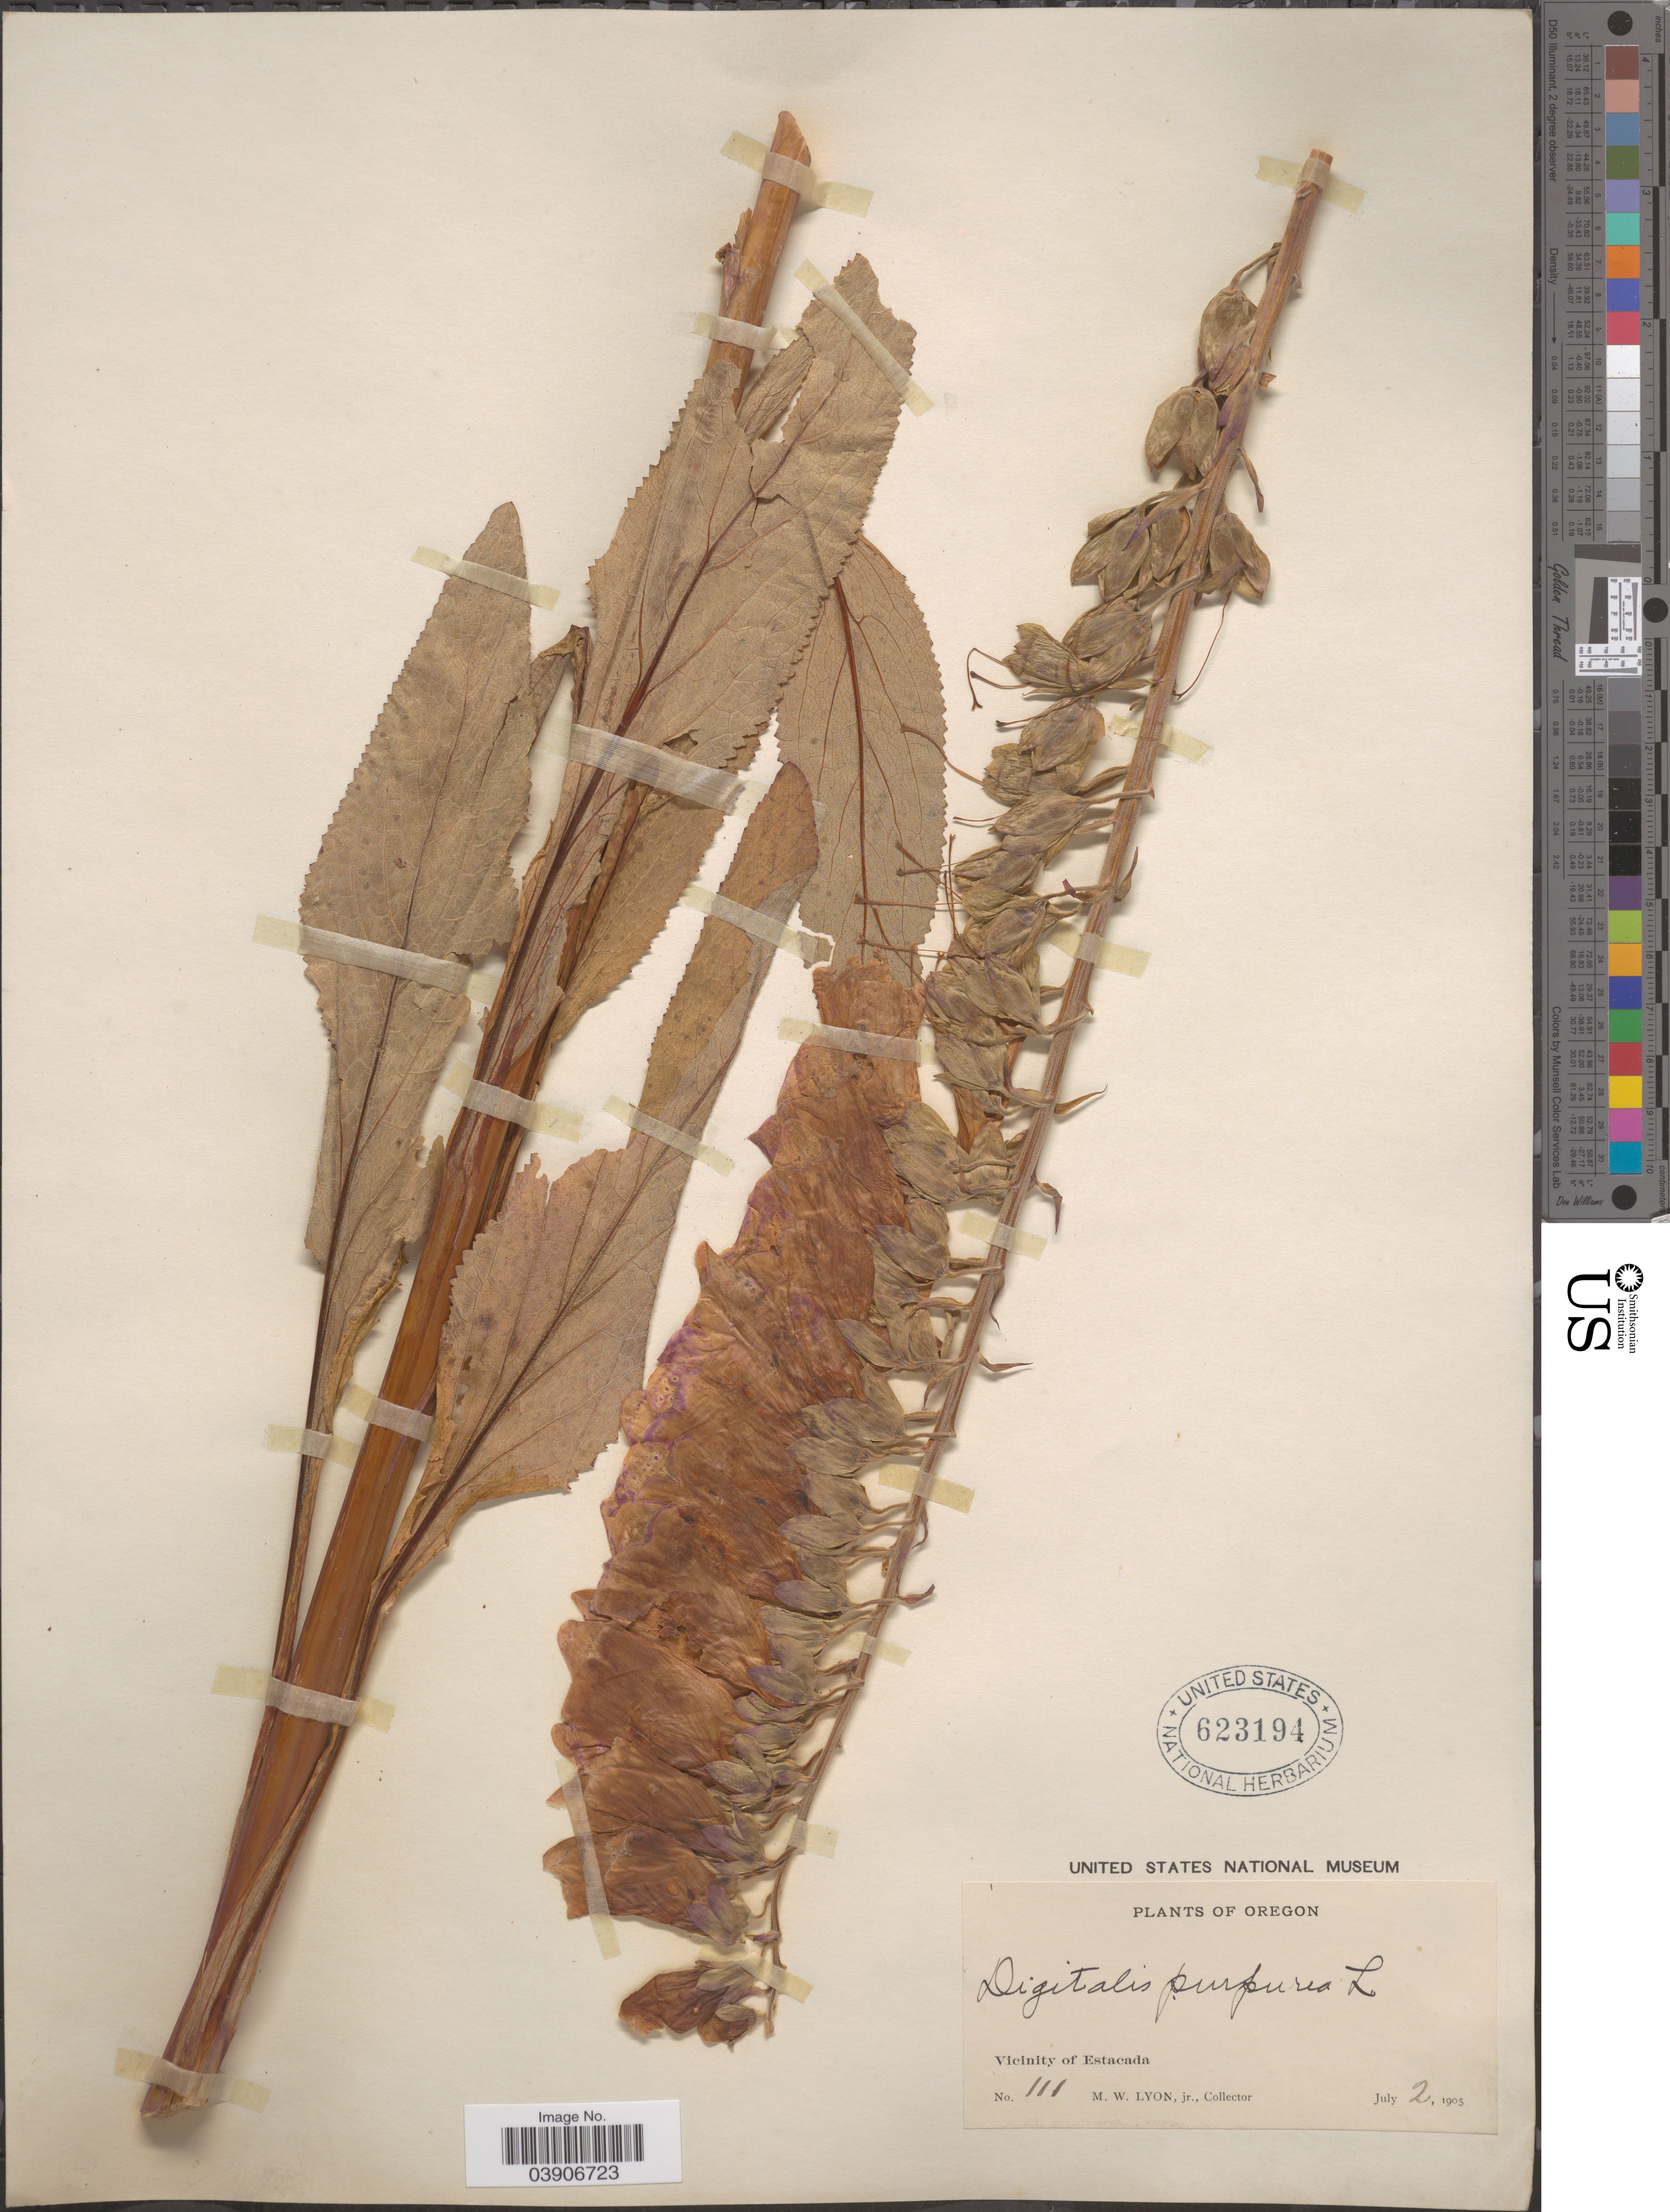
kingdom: Plantae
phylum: Tracheophyta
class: Magnoliopsida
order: Lamiales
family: Plantaginaceae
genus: Digitalis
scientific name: Digitalis purpurea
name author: L.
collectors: M. W. Lyon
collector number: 111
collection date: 1905-07-02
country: United States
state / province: Oregon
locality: Vicinity of Estacada.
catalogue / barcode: US 623194